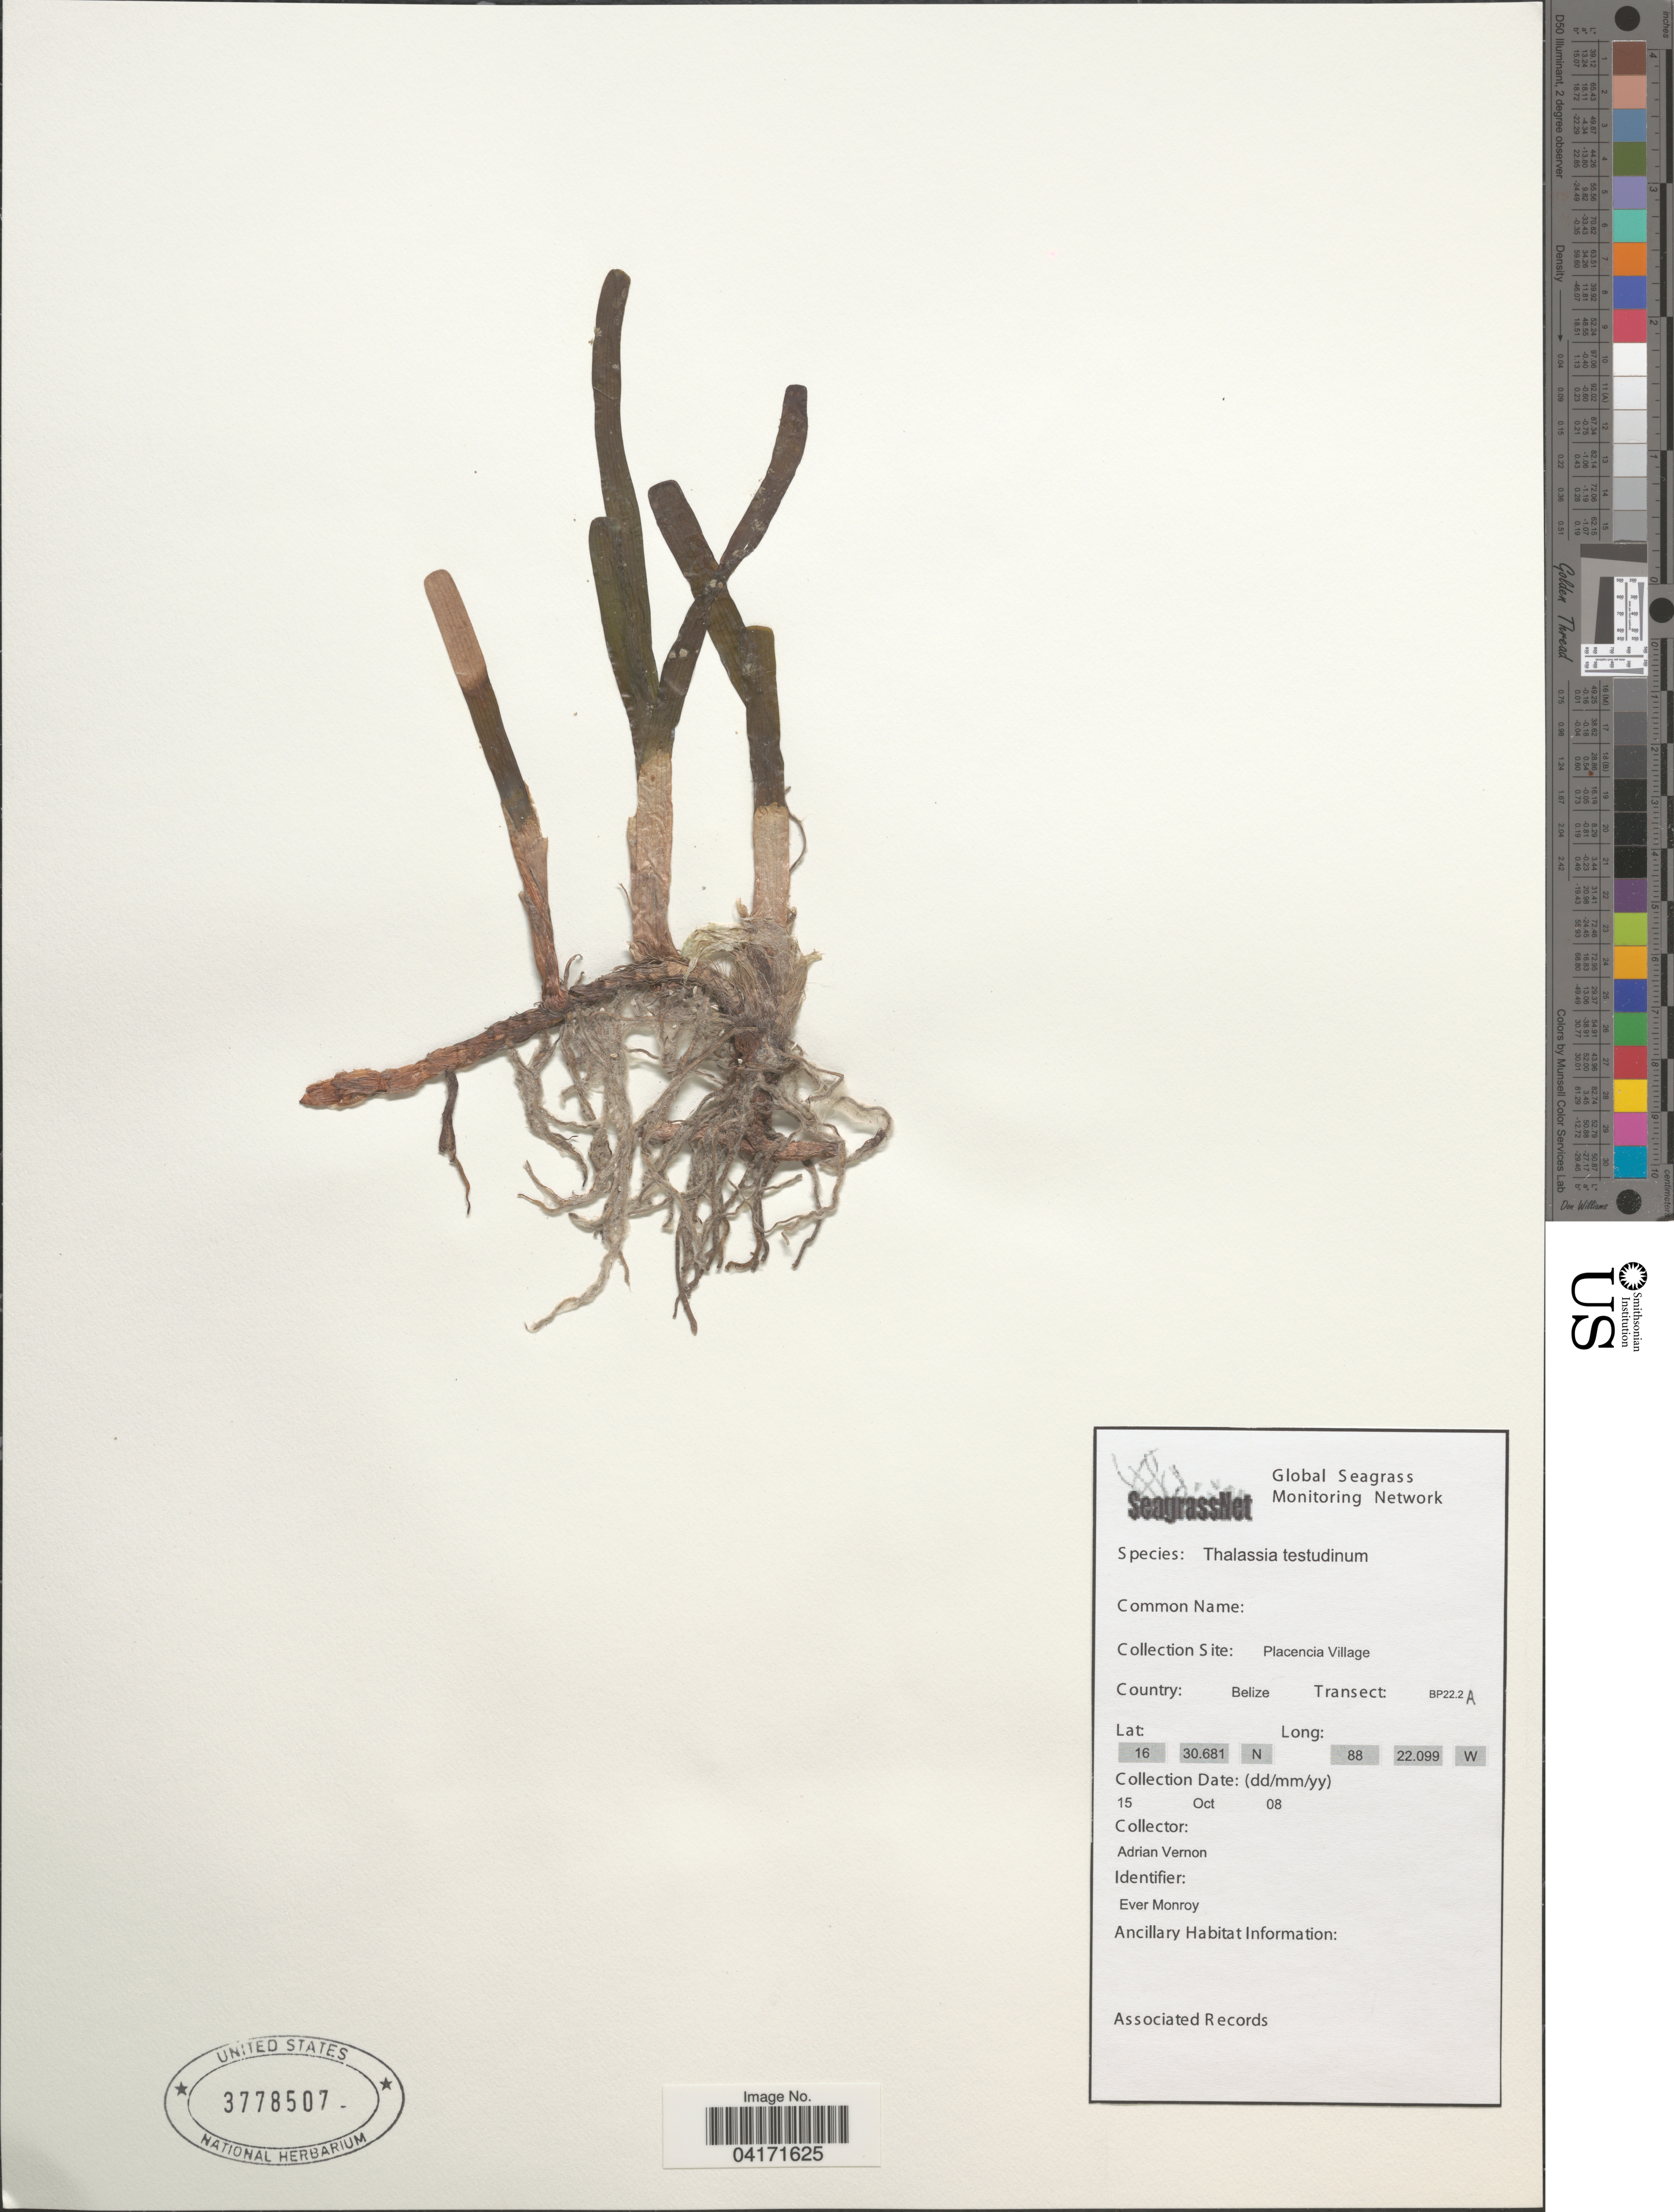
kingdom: Plantae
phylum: Tracheophyta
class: Liliopsida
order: Alismatales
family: Hydrocharitaceae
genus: Thalassia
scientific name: Thalassia testudinum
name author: Banks & Sol. ex K.D. Koenig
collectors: A. Vernon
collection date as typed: Transcribed d/m/y: 15/10/8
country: Belize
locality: Placencia Village. Transect: BP22.2 A.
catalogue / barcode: US 3778507